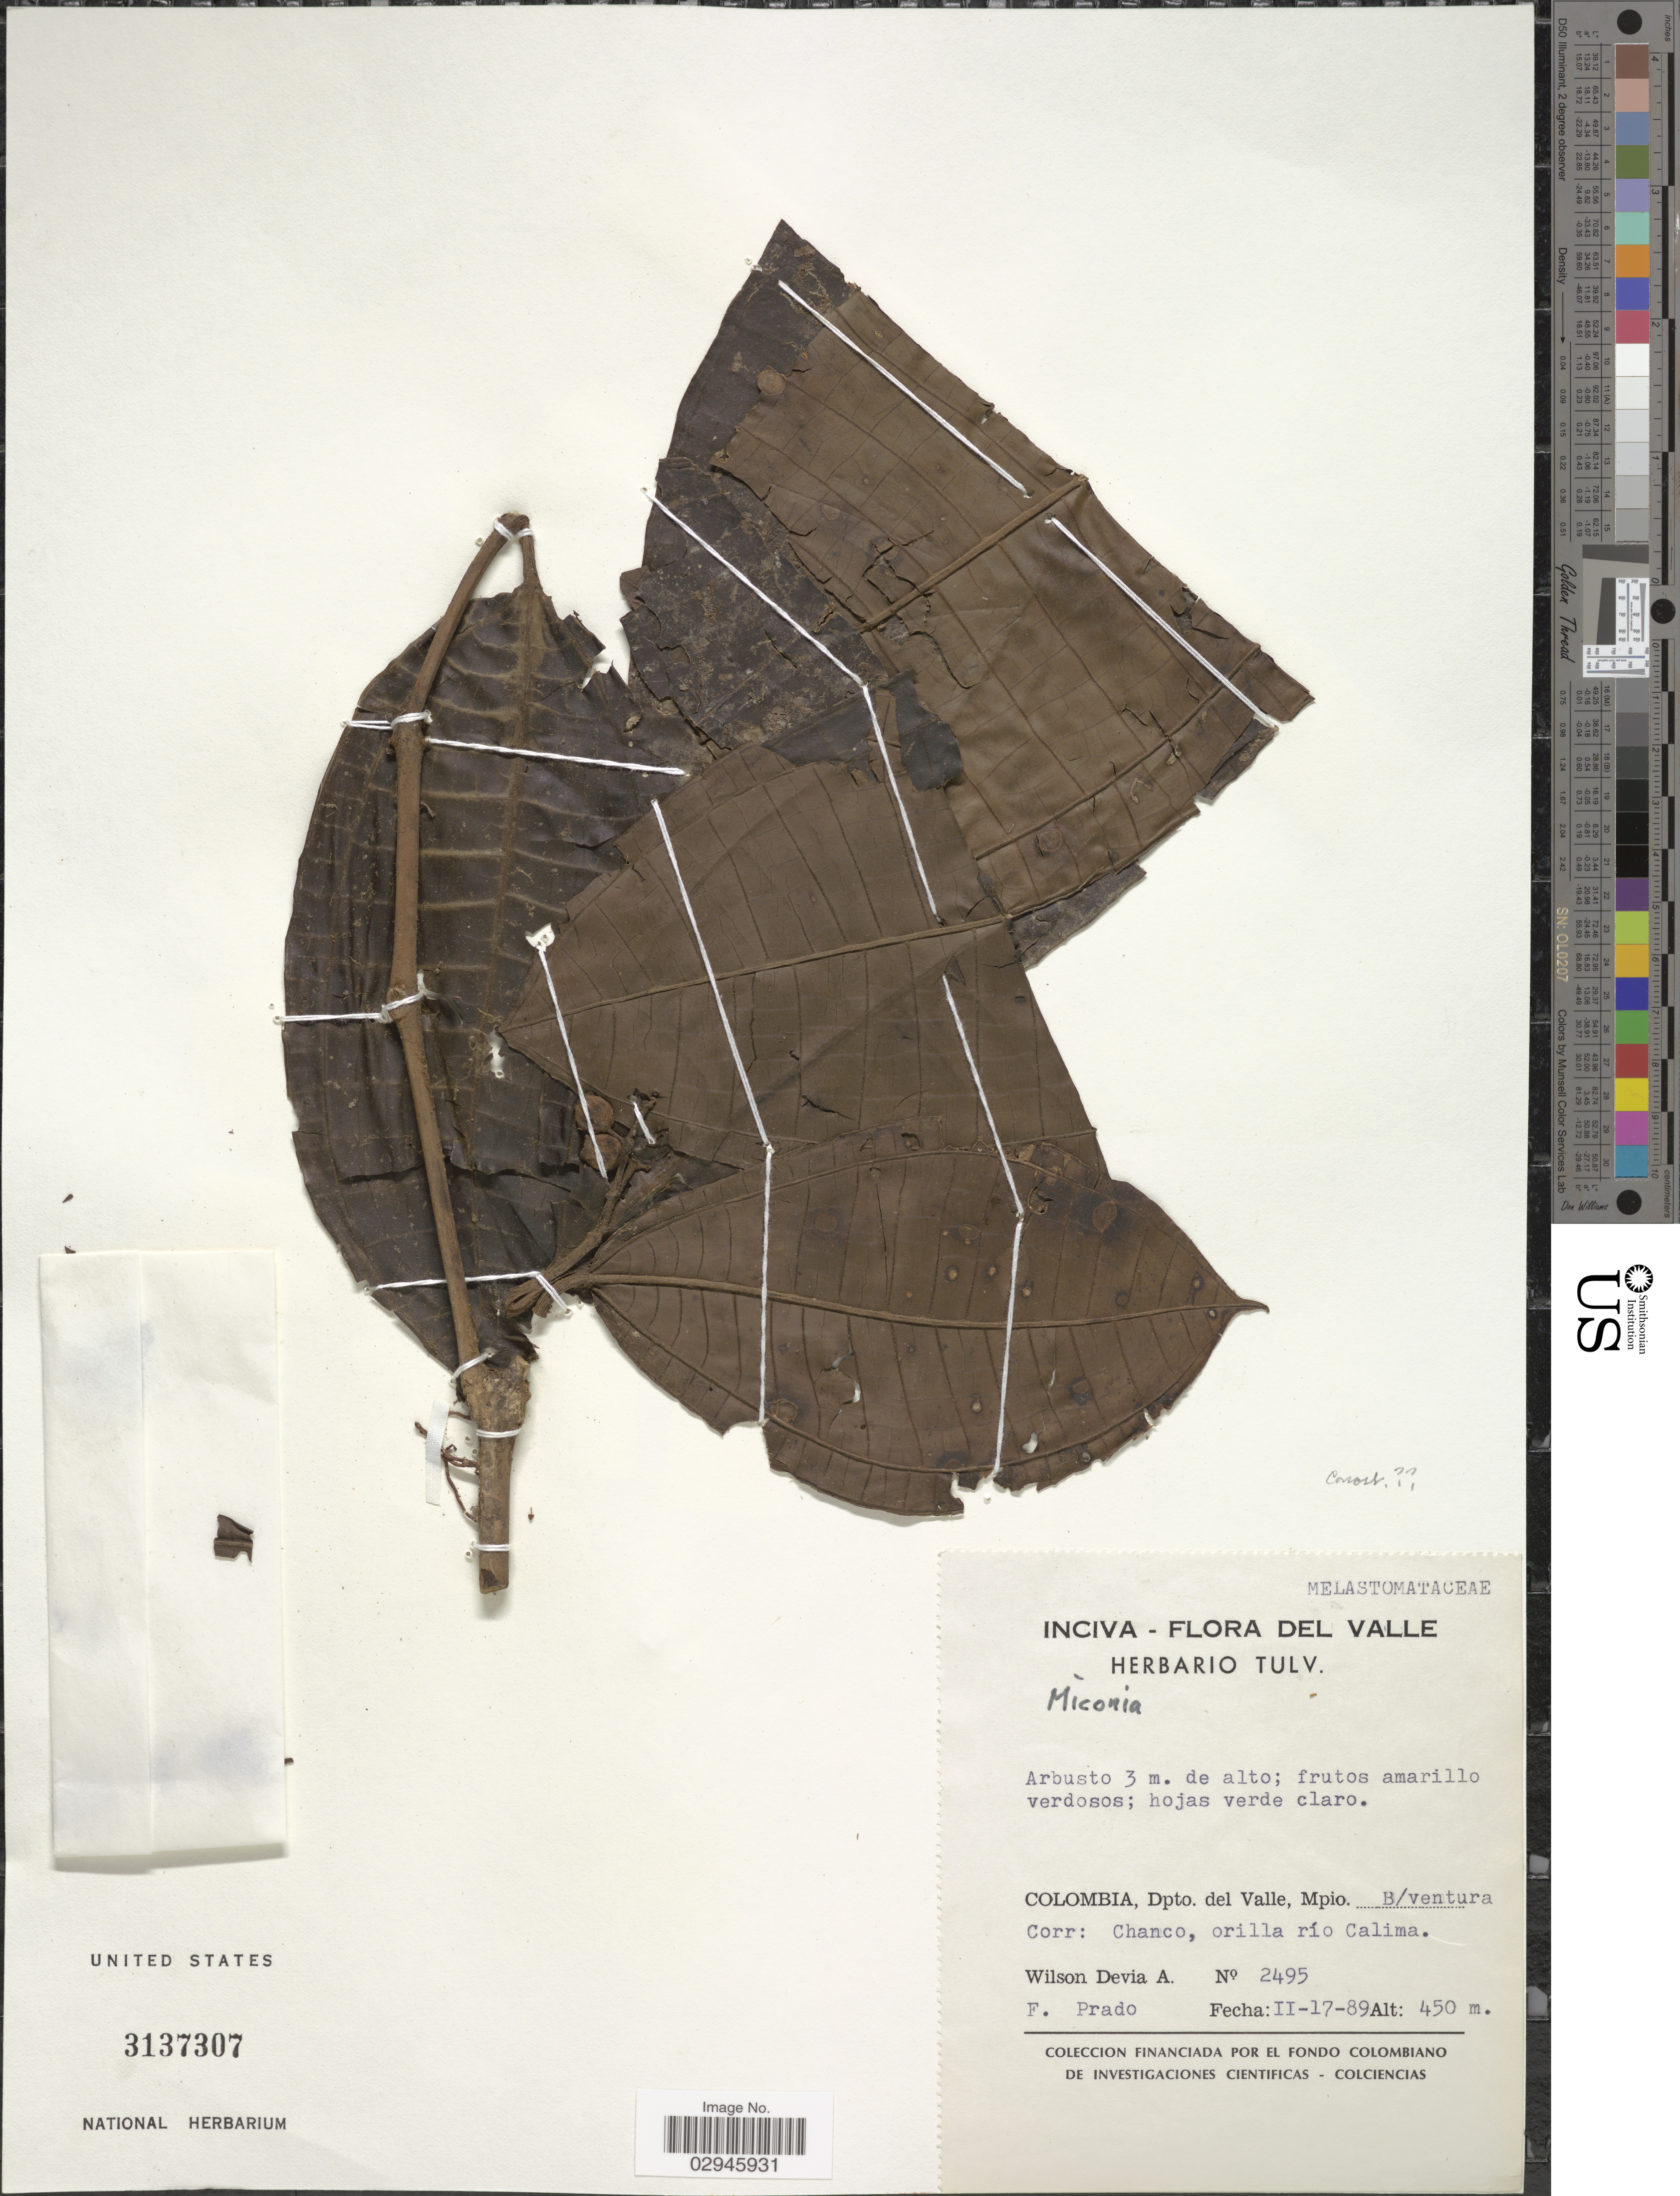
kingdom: Plantae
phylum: Tracheophyta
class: Magnoliopsida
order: Myrtales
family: Melastomataceae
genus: Miconia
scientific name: Miconia sp.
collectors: W. Devia A. & F. Prado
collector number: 2495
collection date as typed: Transcribed d/m/y: 17/2/89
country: Colombia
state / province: Valle del Cauca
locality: Dpto. del Valle, Mpio. B/ventura. Corr: Chanco, orilla río Calima.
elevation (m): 450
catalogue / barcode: US 3137307